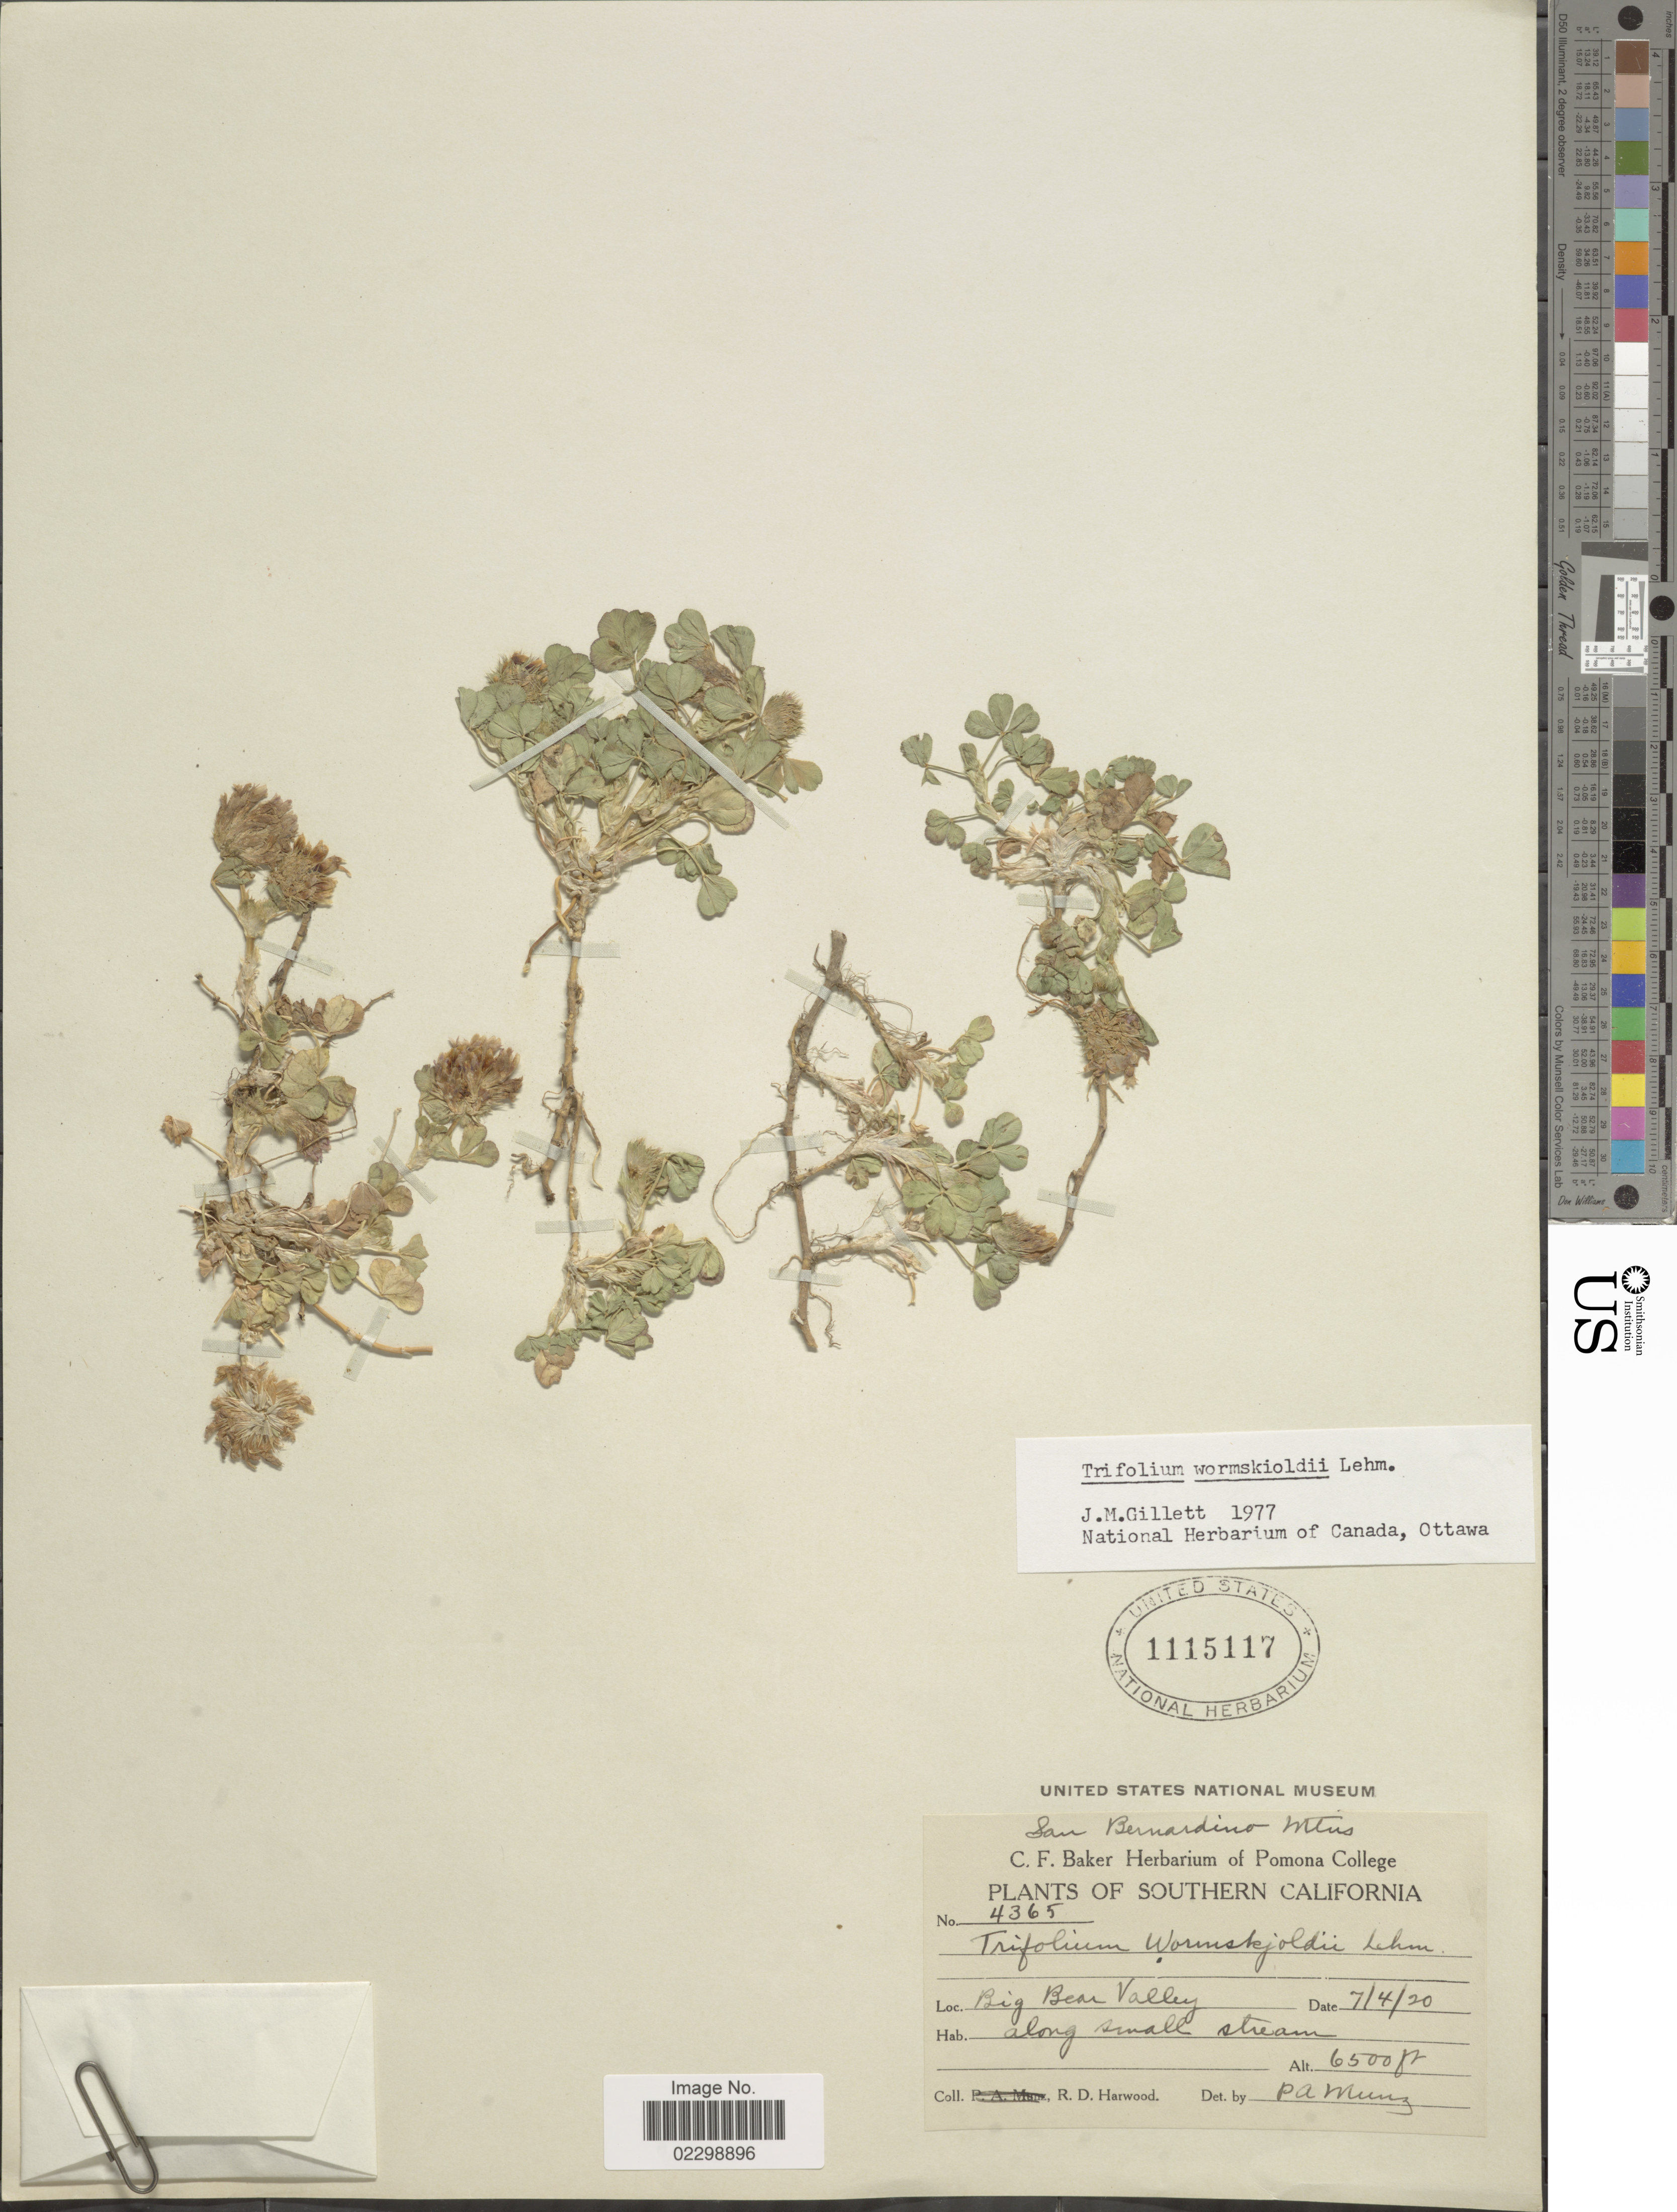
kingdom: Plantae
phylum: Tracheophyta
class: Magnoliopsida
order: Fabales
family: Fabaceae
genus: Trifolium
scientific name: Trifolium wormskioldii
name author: Lehm.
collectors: R. Harwood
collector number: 4365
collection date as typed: Transcribed d/m/y: 4/7/20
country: United States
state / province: California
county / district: San Bernardino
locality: Southern California, Big Bear Valley, along small stream, San Bernardino Mtns.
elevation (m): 1981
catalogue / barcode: US 1115117